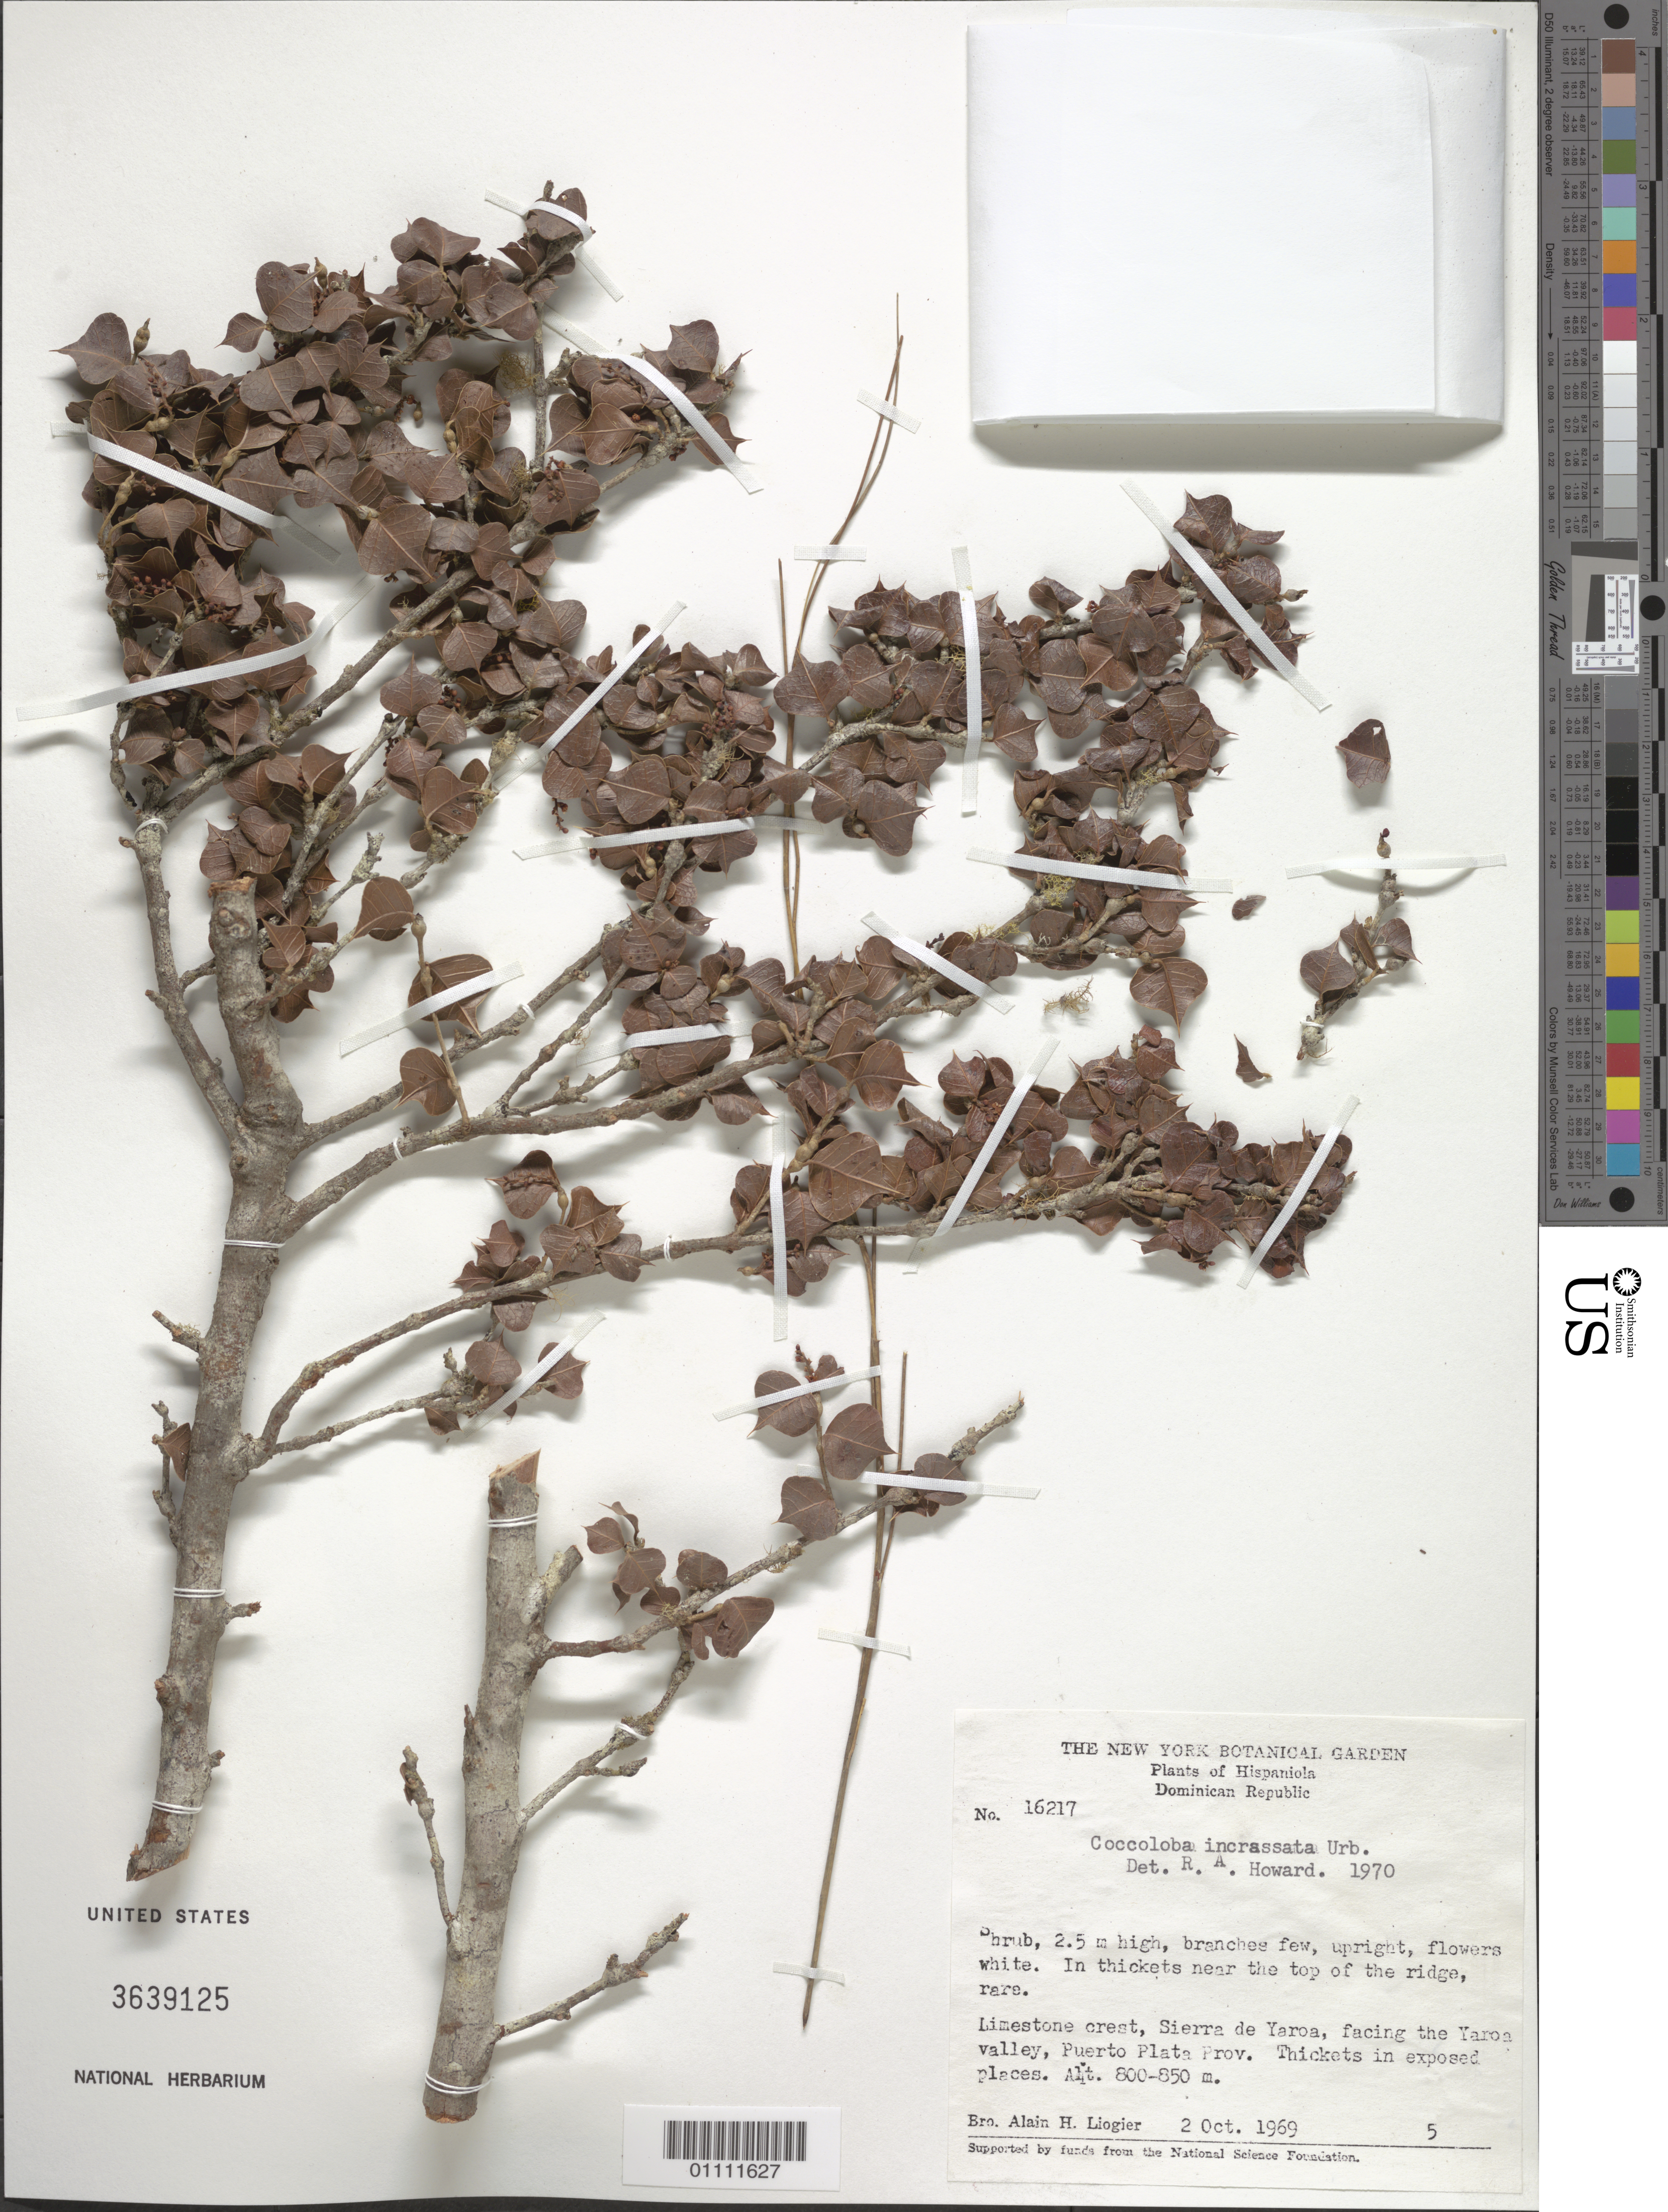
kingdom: Plantae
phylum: Tracheophyta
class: Magnoliopsida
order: Caryophyllales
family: Polygonaceae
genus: Coccoloba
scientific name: Coccoloba incrassata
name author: Urb.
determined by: Howard, R. A.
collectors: A. H. Liogier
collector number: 16217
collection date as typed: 02 Oct 1969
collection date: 1969-10-02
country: Dominican Republic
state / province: Puerto Plata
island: Hispaniola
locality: Sierra de Yaroa, facing the Yaroa valley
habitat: Limestone crest; thickets in exposed places; in thickets near the top of the ridge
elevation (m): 800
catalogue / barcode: US 3639125